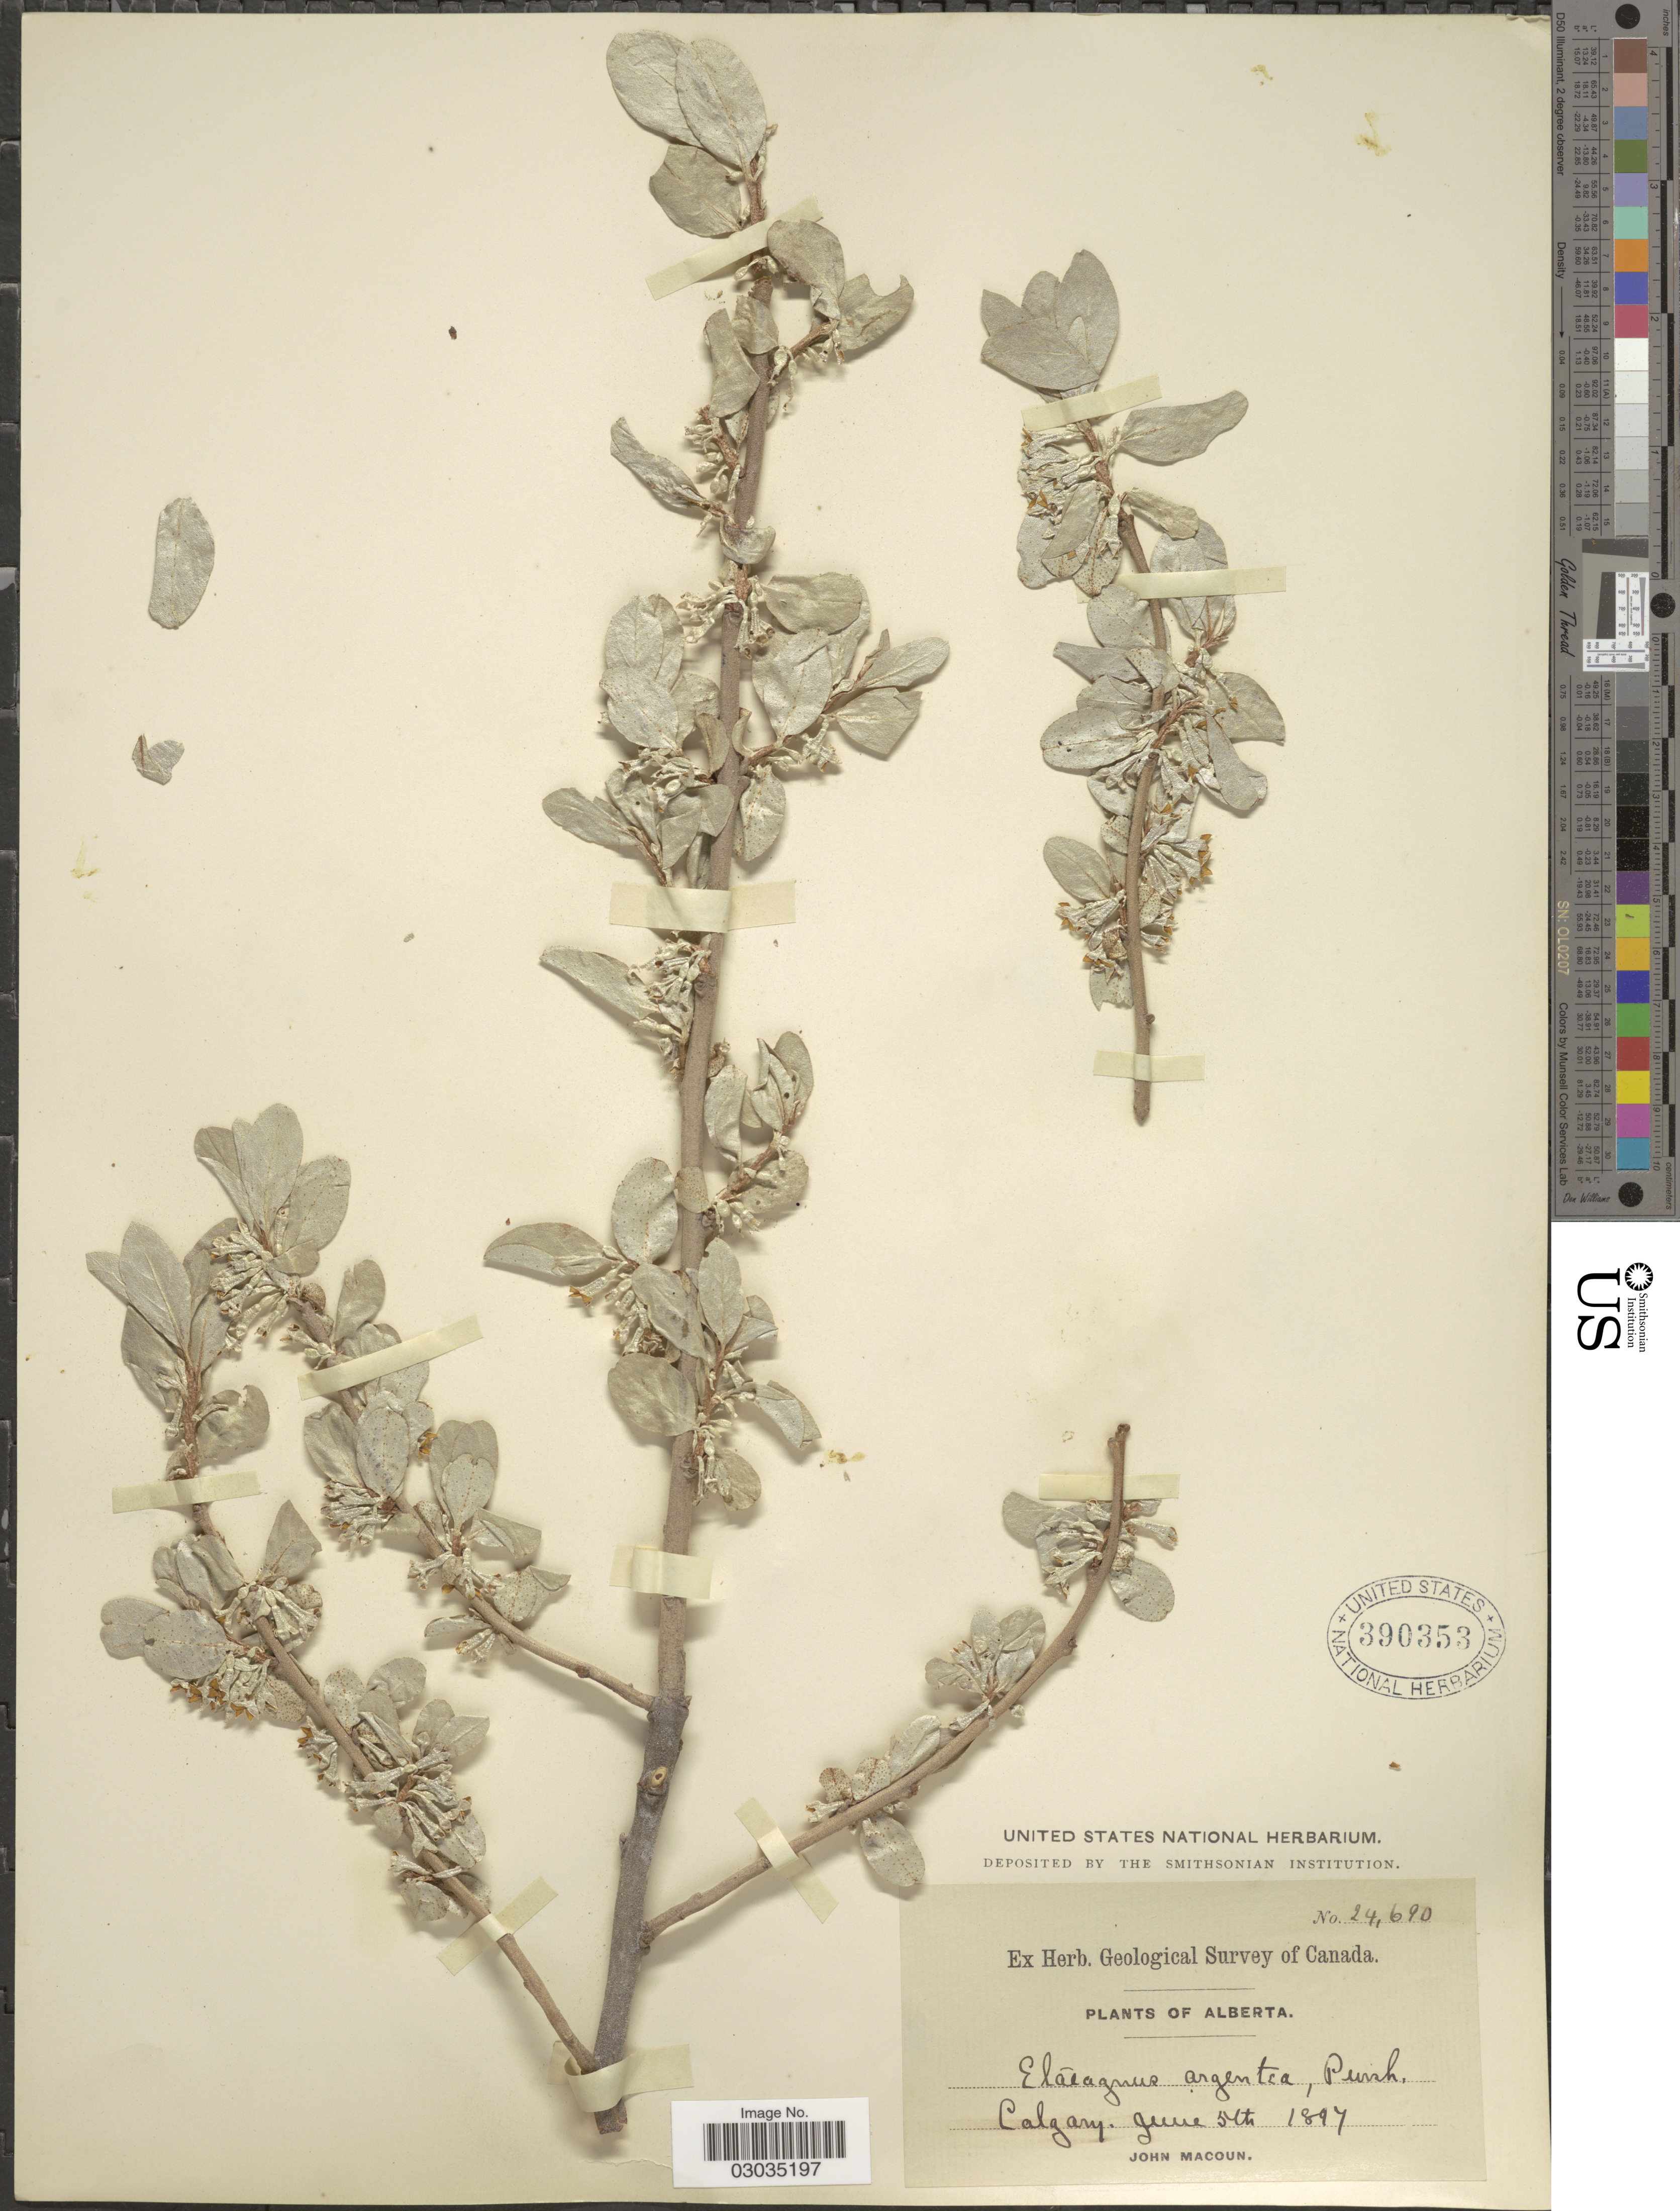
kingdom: Plantae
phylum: Tracheophyta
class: Magnoliopsida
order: Rosales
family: Elaeagnaceae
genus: Elaeagnus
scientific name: Elaeagnus commutata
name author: Bernh. ex Rydb.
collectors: J. Macoun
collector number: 24690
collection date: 1897-06-05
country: Canada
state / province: Alberta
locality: Calgary.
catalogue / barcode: US 390353